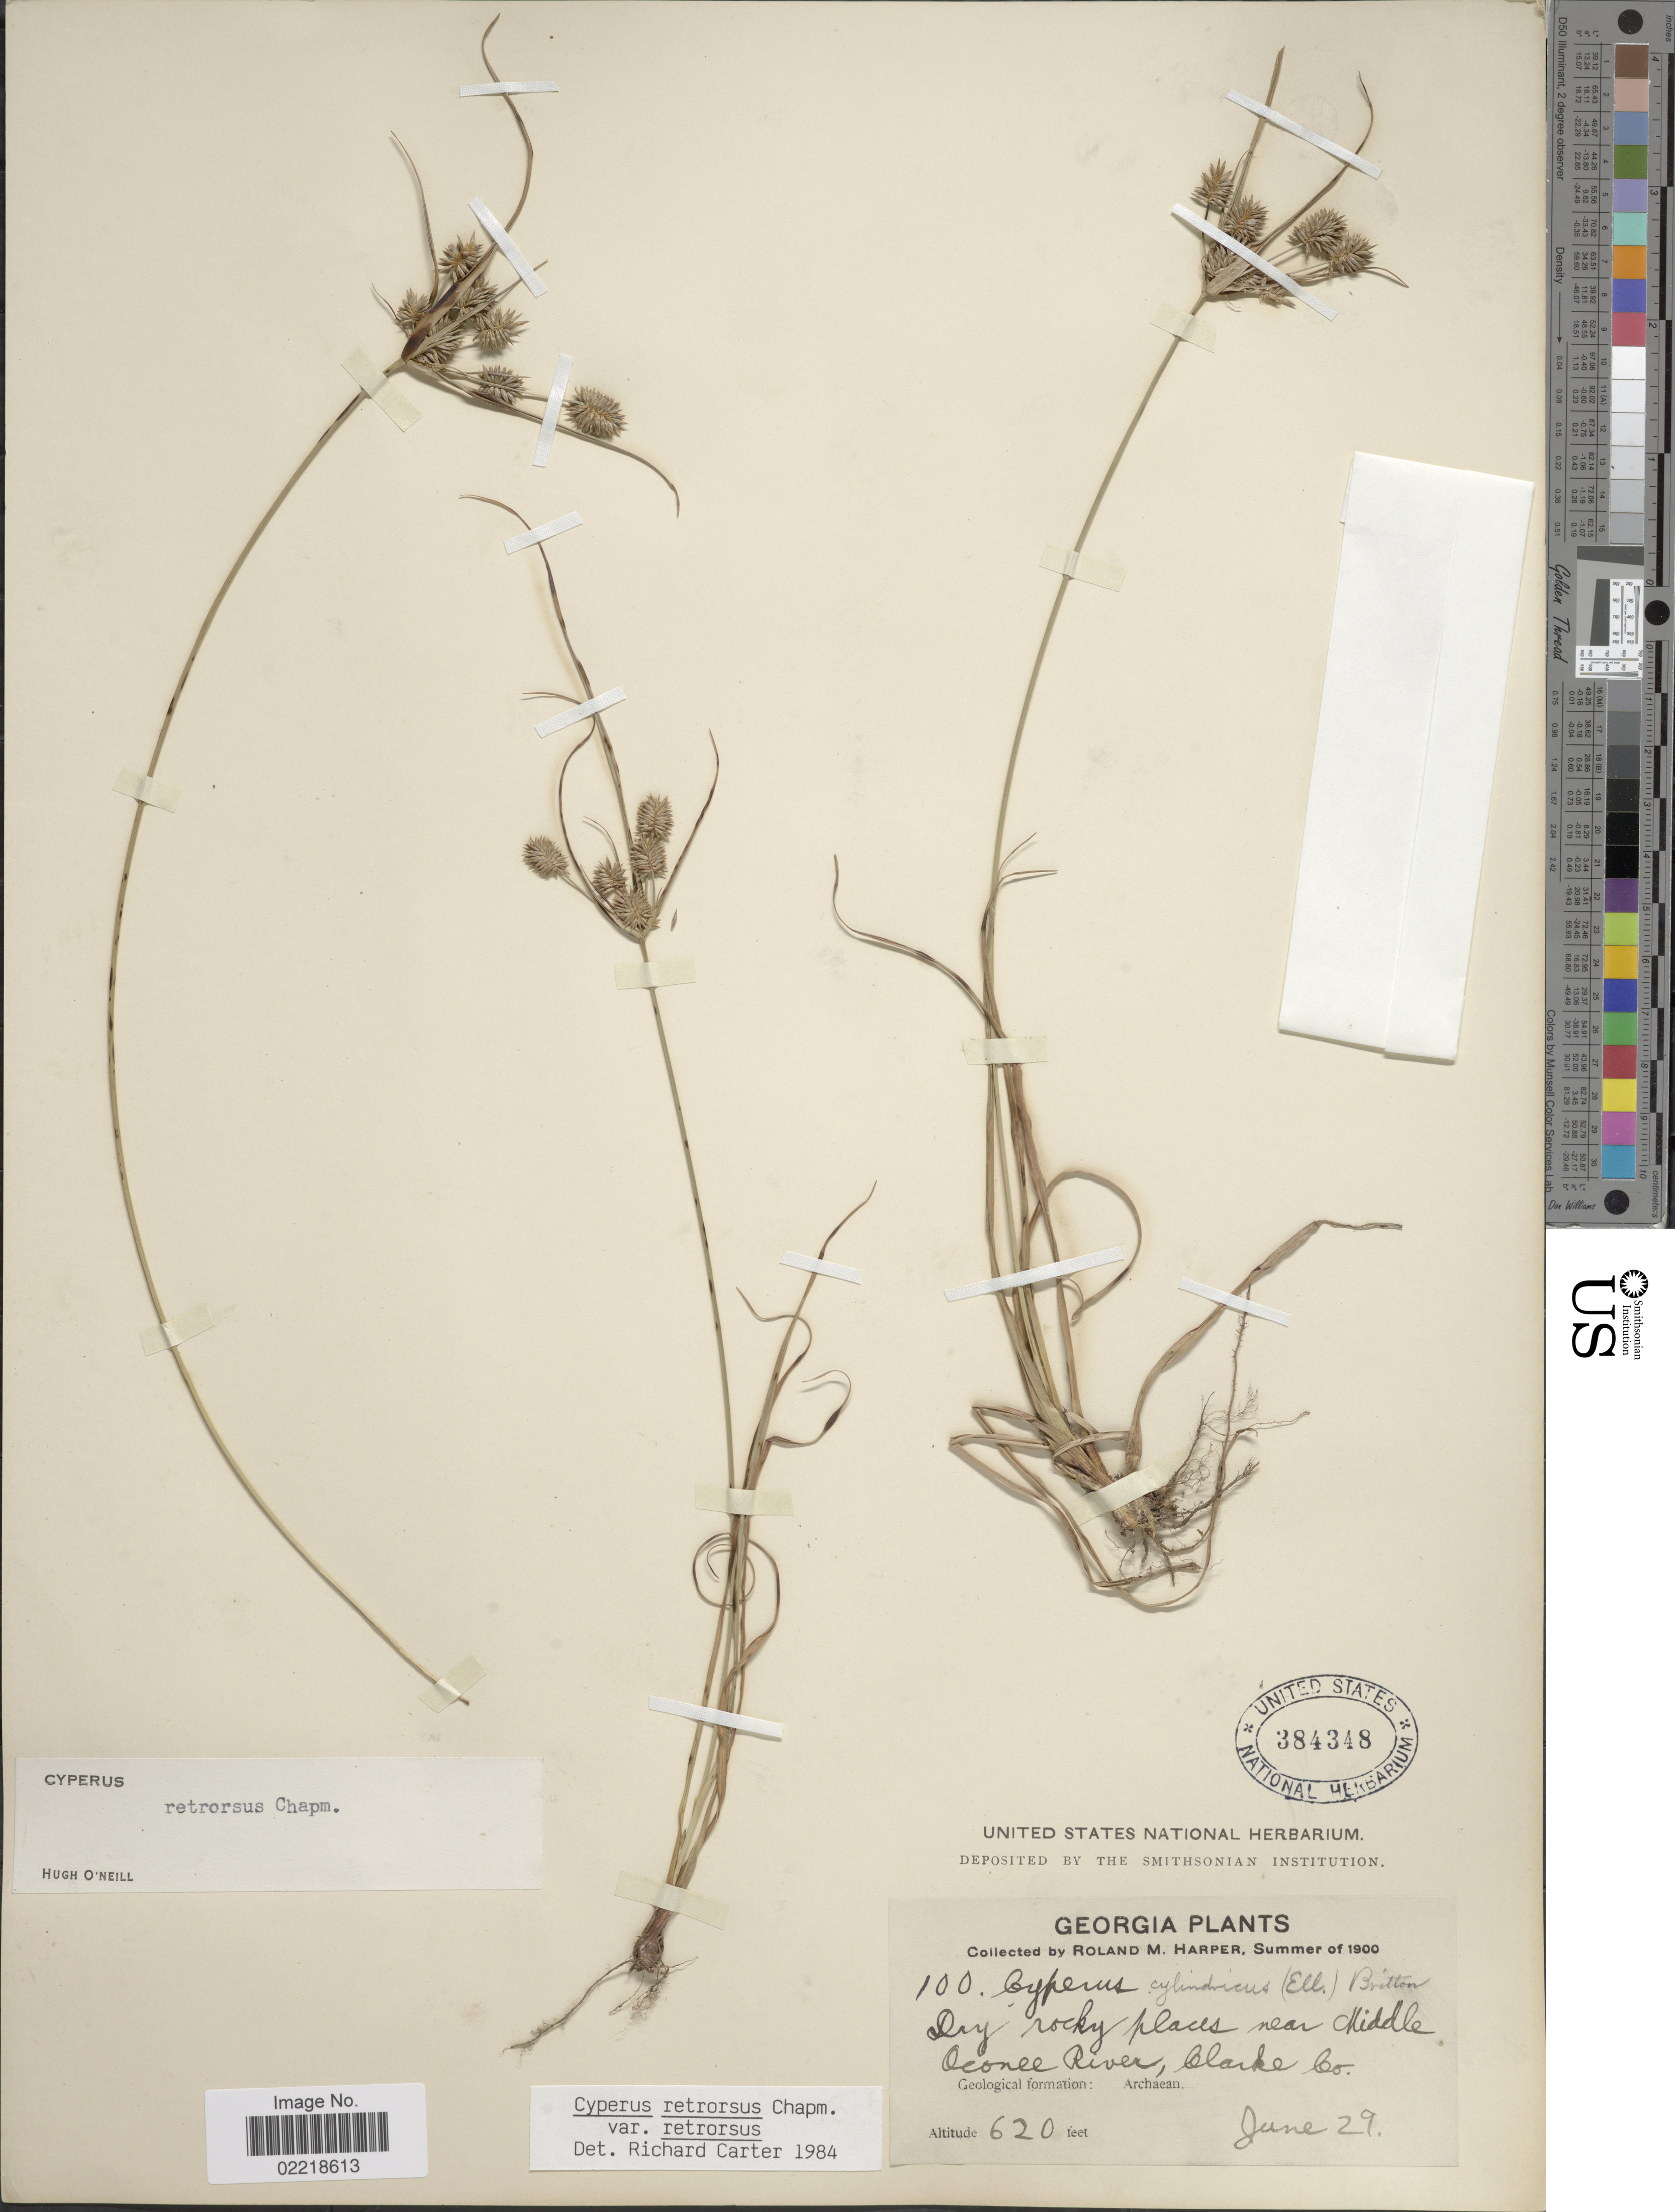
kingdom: Plantae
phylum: Tracheophyta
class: Liliopsida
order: Poales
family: Cyperaceae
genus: Cyperus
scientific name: Cyperus retrorsus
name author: Chapm.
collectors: R. M. Harper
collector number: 100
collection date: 1900-06-29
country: United States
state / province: Georgia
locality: Dry rocky places near Middle Oconee River, Clarke Co., Archaean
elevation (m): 189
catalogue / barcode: US 384348